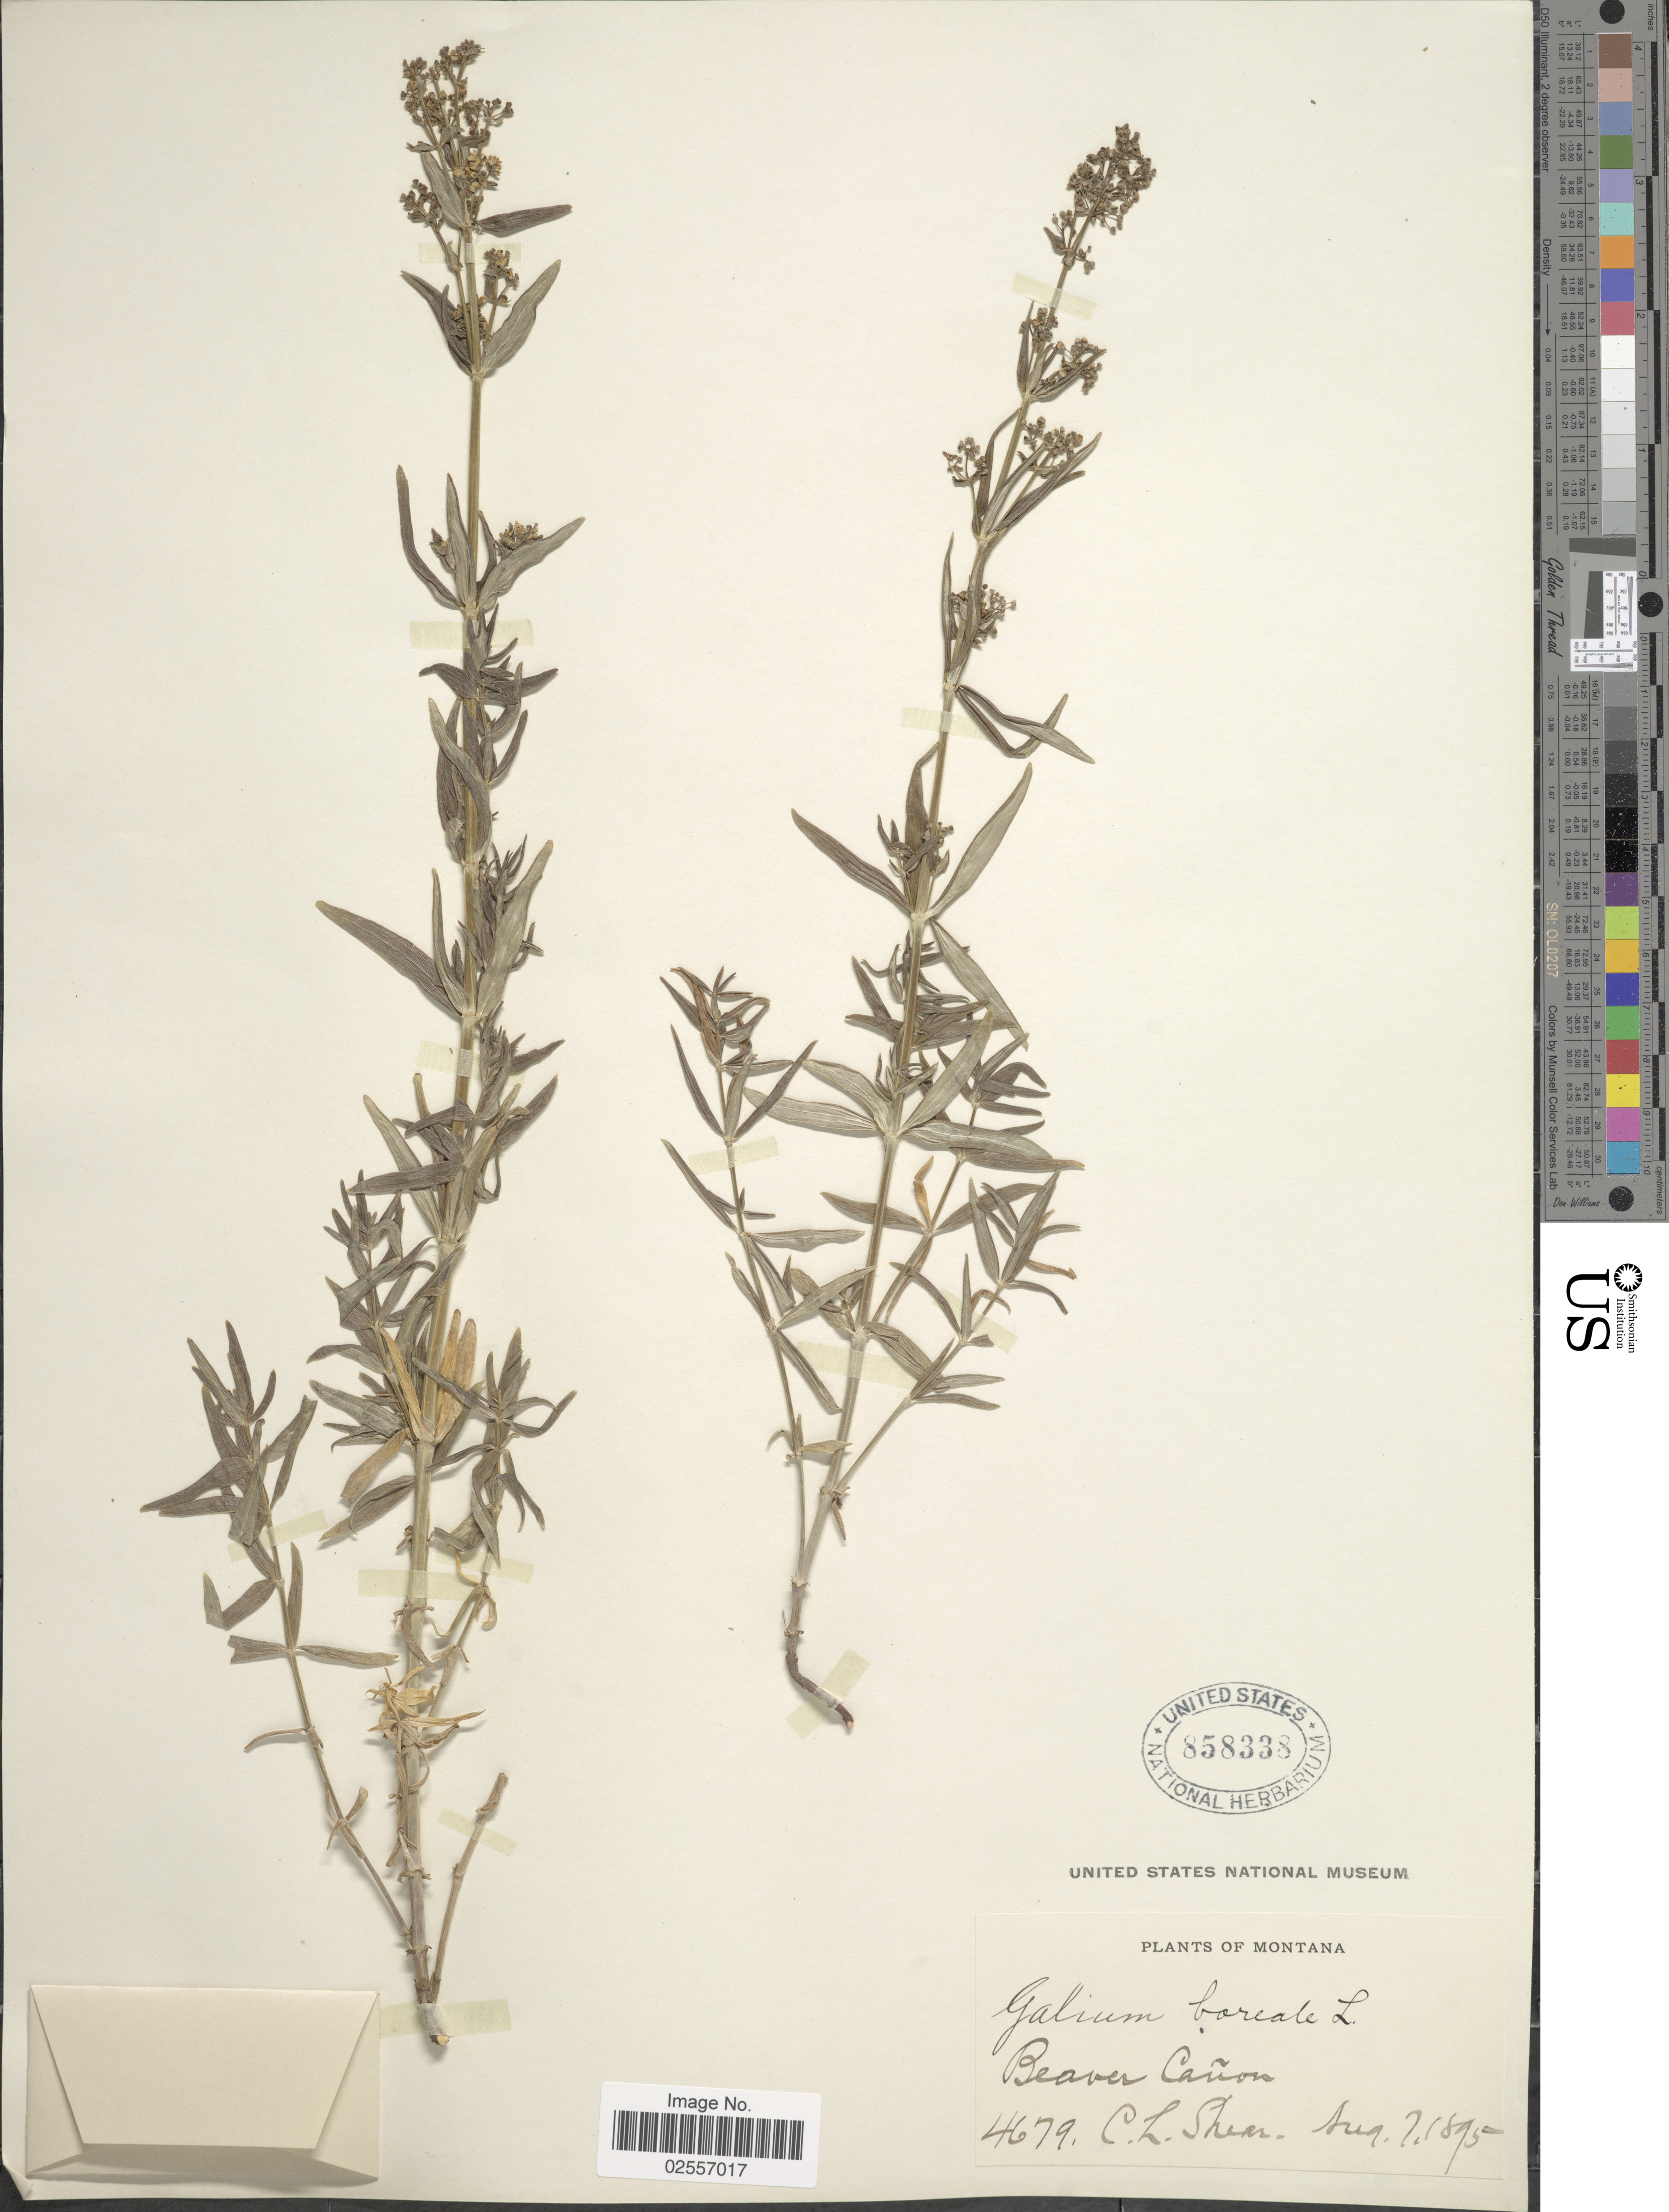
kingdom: Plantae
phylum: Tracheophyta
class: Magnoliopsida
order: Gentianales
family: Rubiaceae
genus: Galium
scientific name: Galium boreale L.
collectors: C. L. Shear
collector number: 4679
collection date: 1895-08-07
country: United States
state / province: Montana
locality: Beaver Canon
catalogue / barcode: US 858338